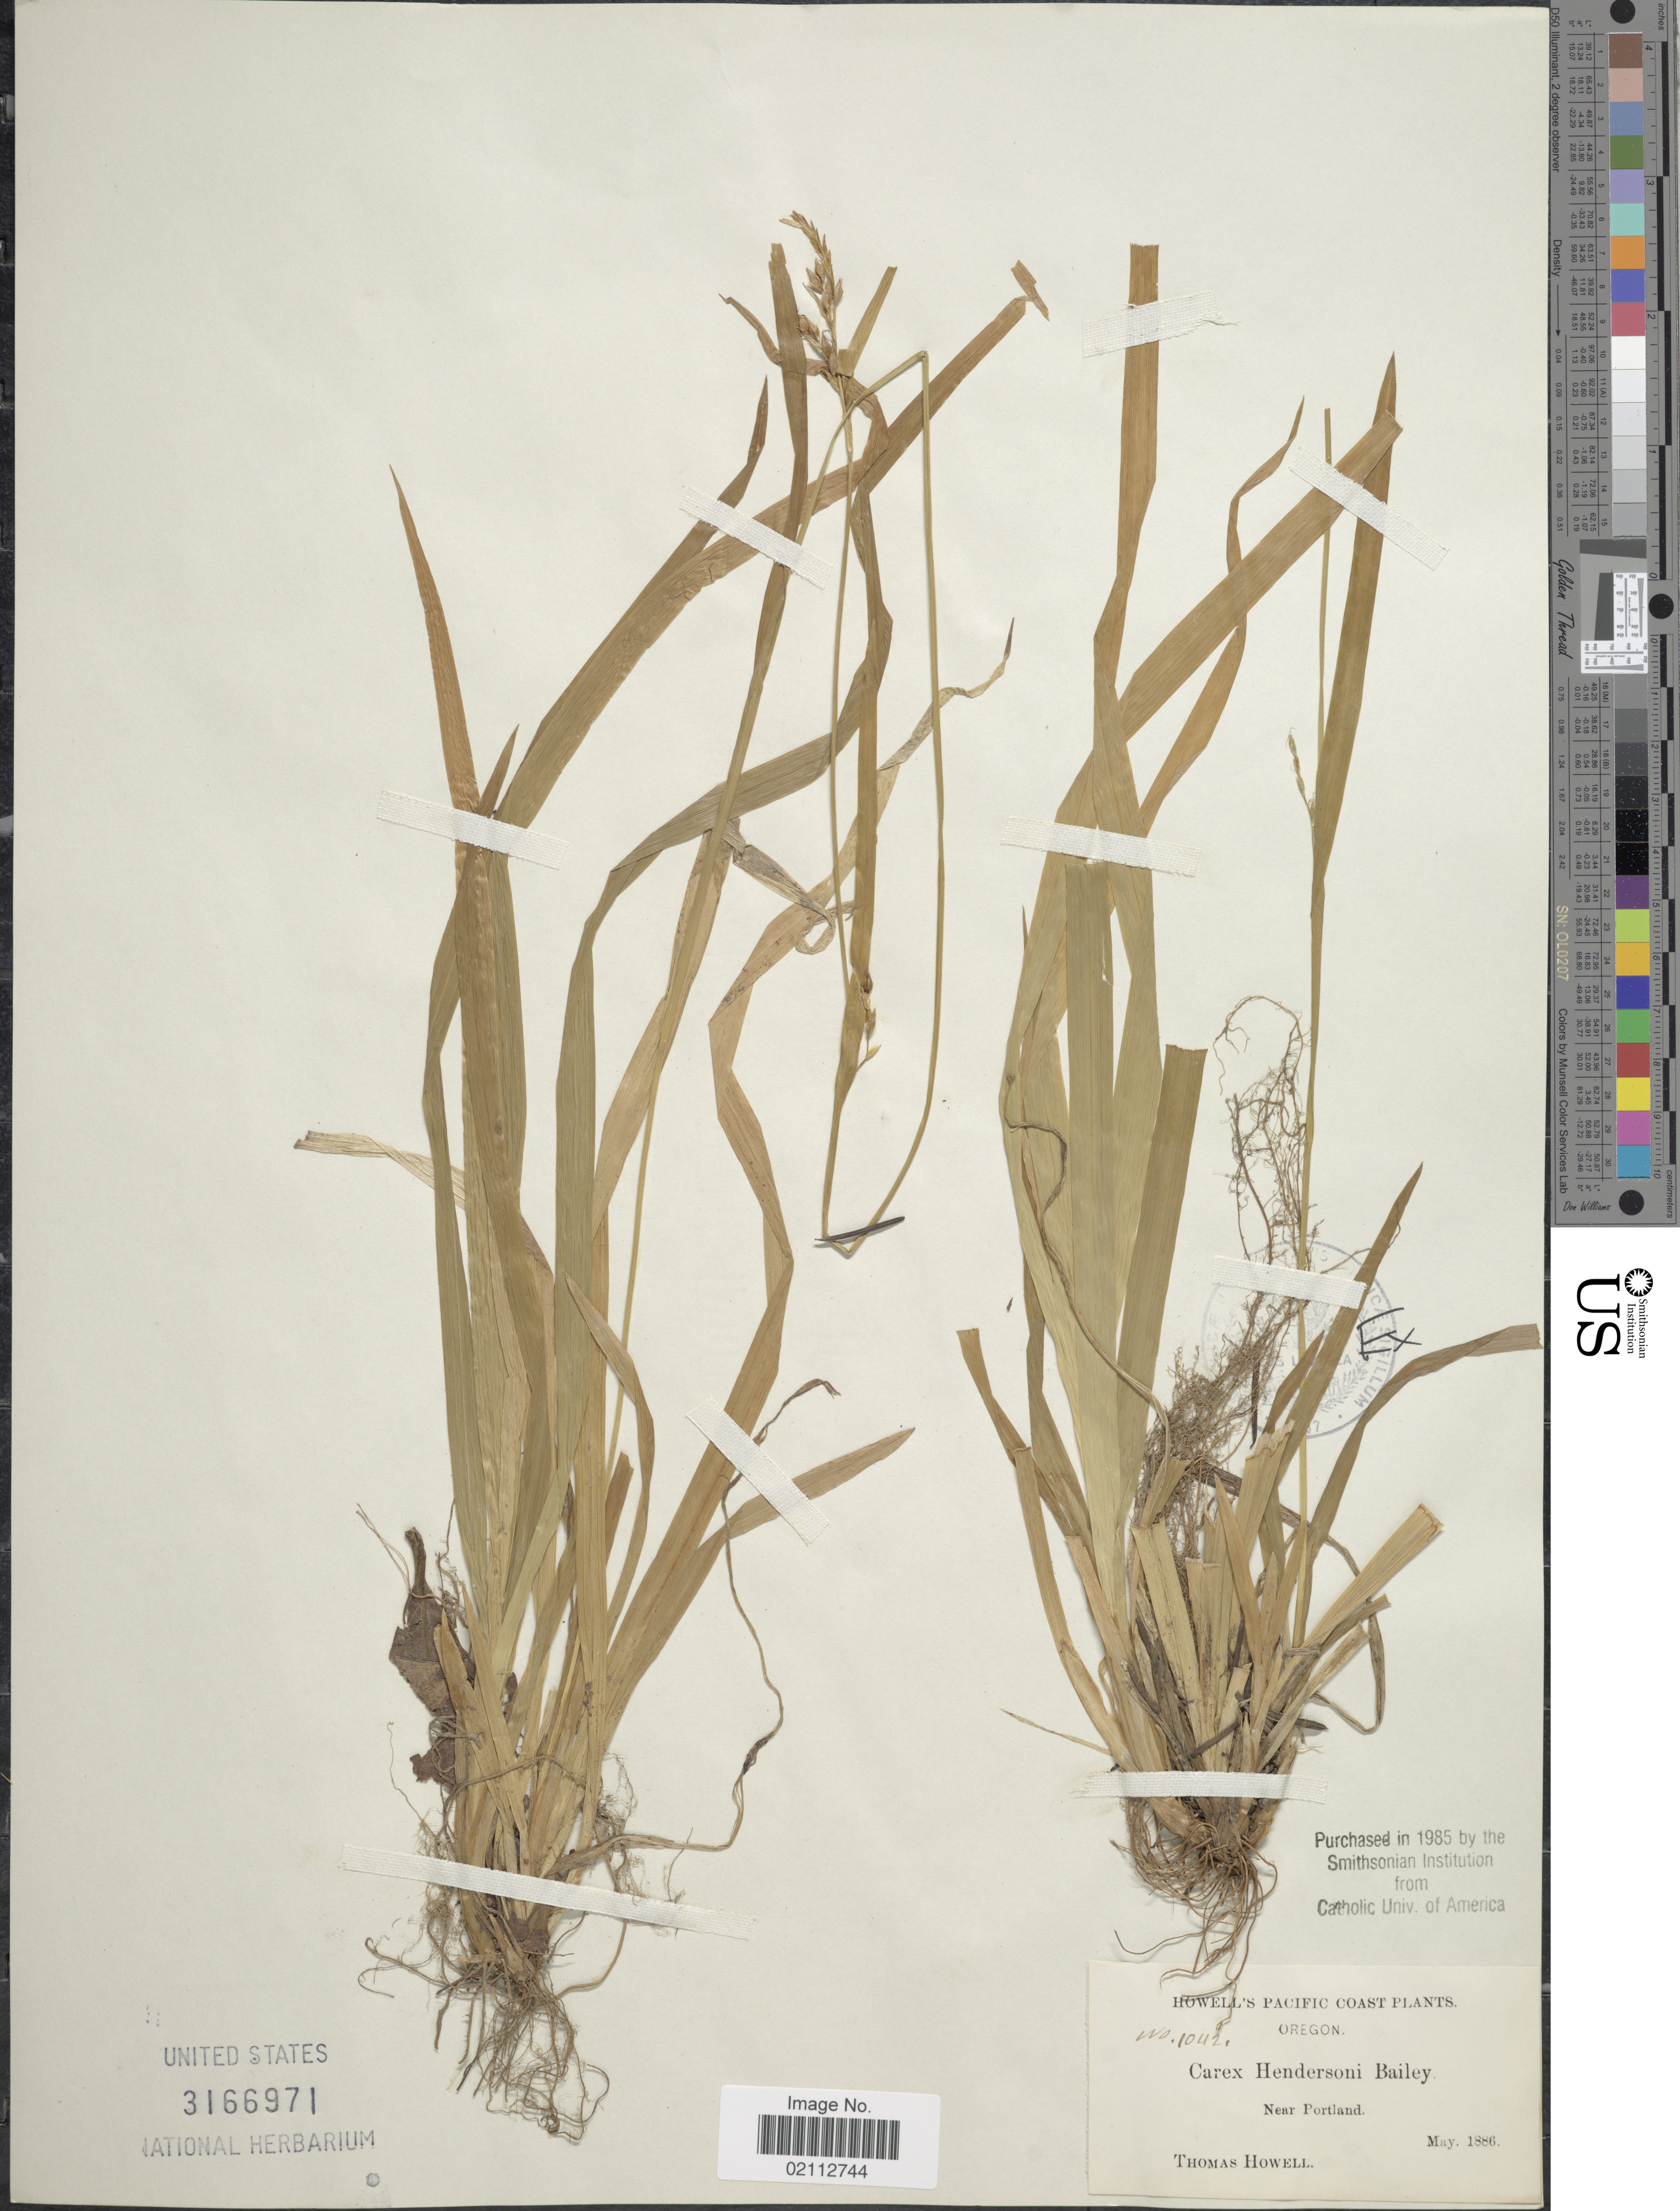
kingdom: Plantae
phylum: Tracheophyta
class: Liliopsida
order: Poales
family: Cyperaceae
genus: Carex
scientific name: Carex hendersonii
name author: L.H. Bailey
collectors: T. Howell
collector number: wo.1042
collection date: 1886-05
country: United States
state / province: Oregon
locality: Pacific Coast. Near Portland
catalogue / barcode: US 3166971